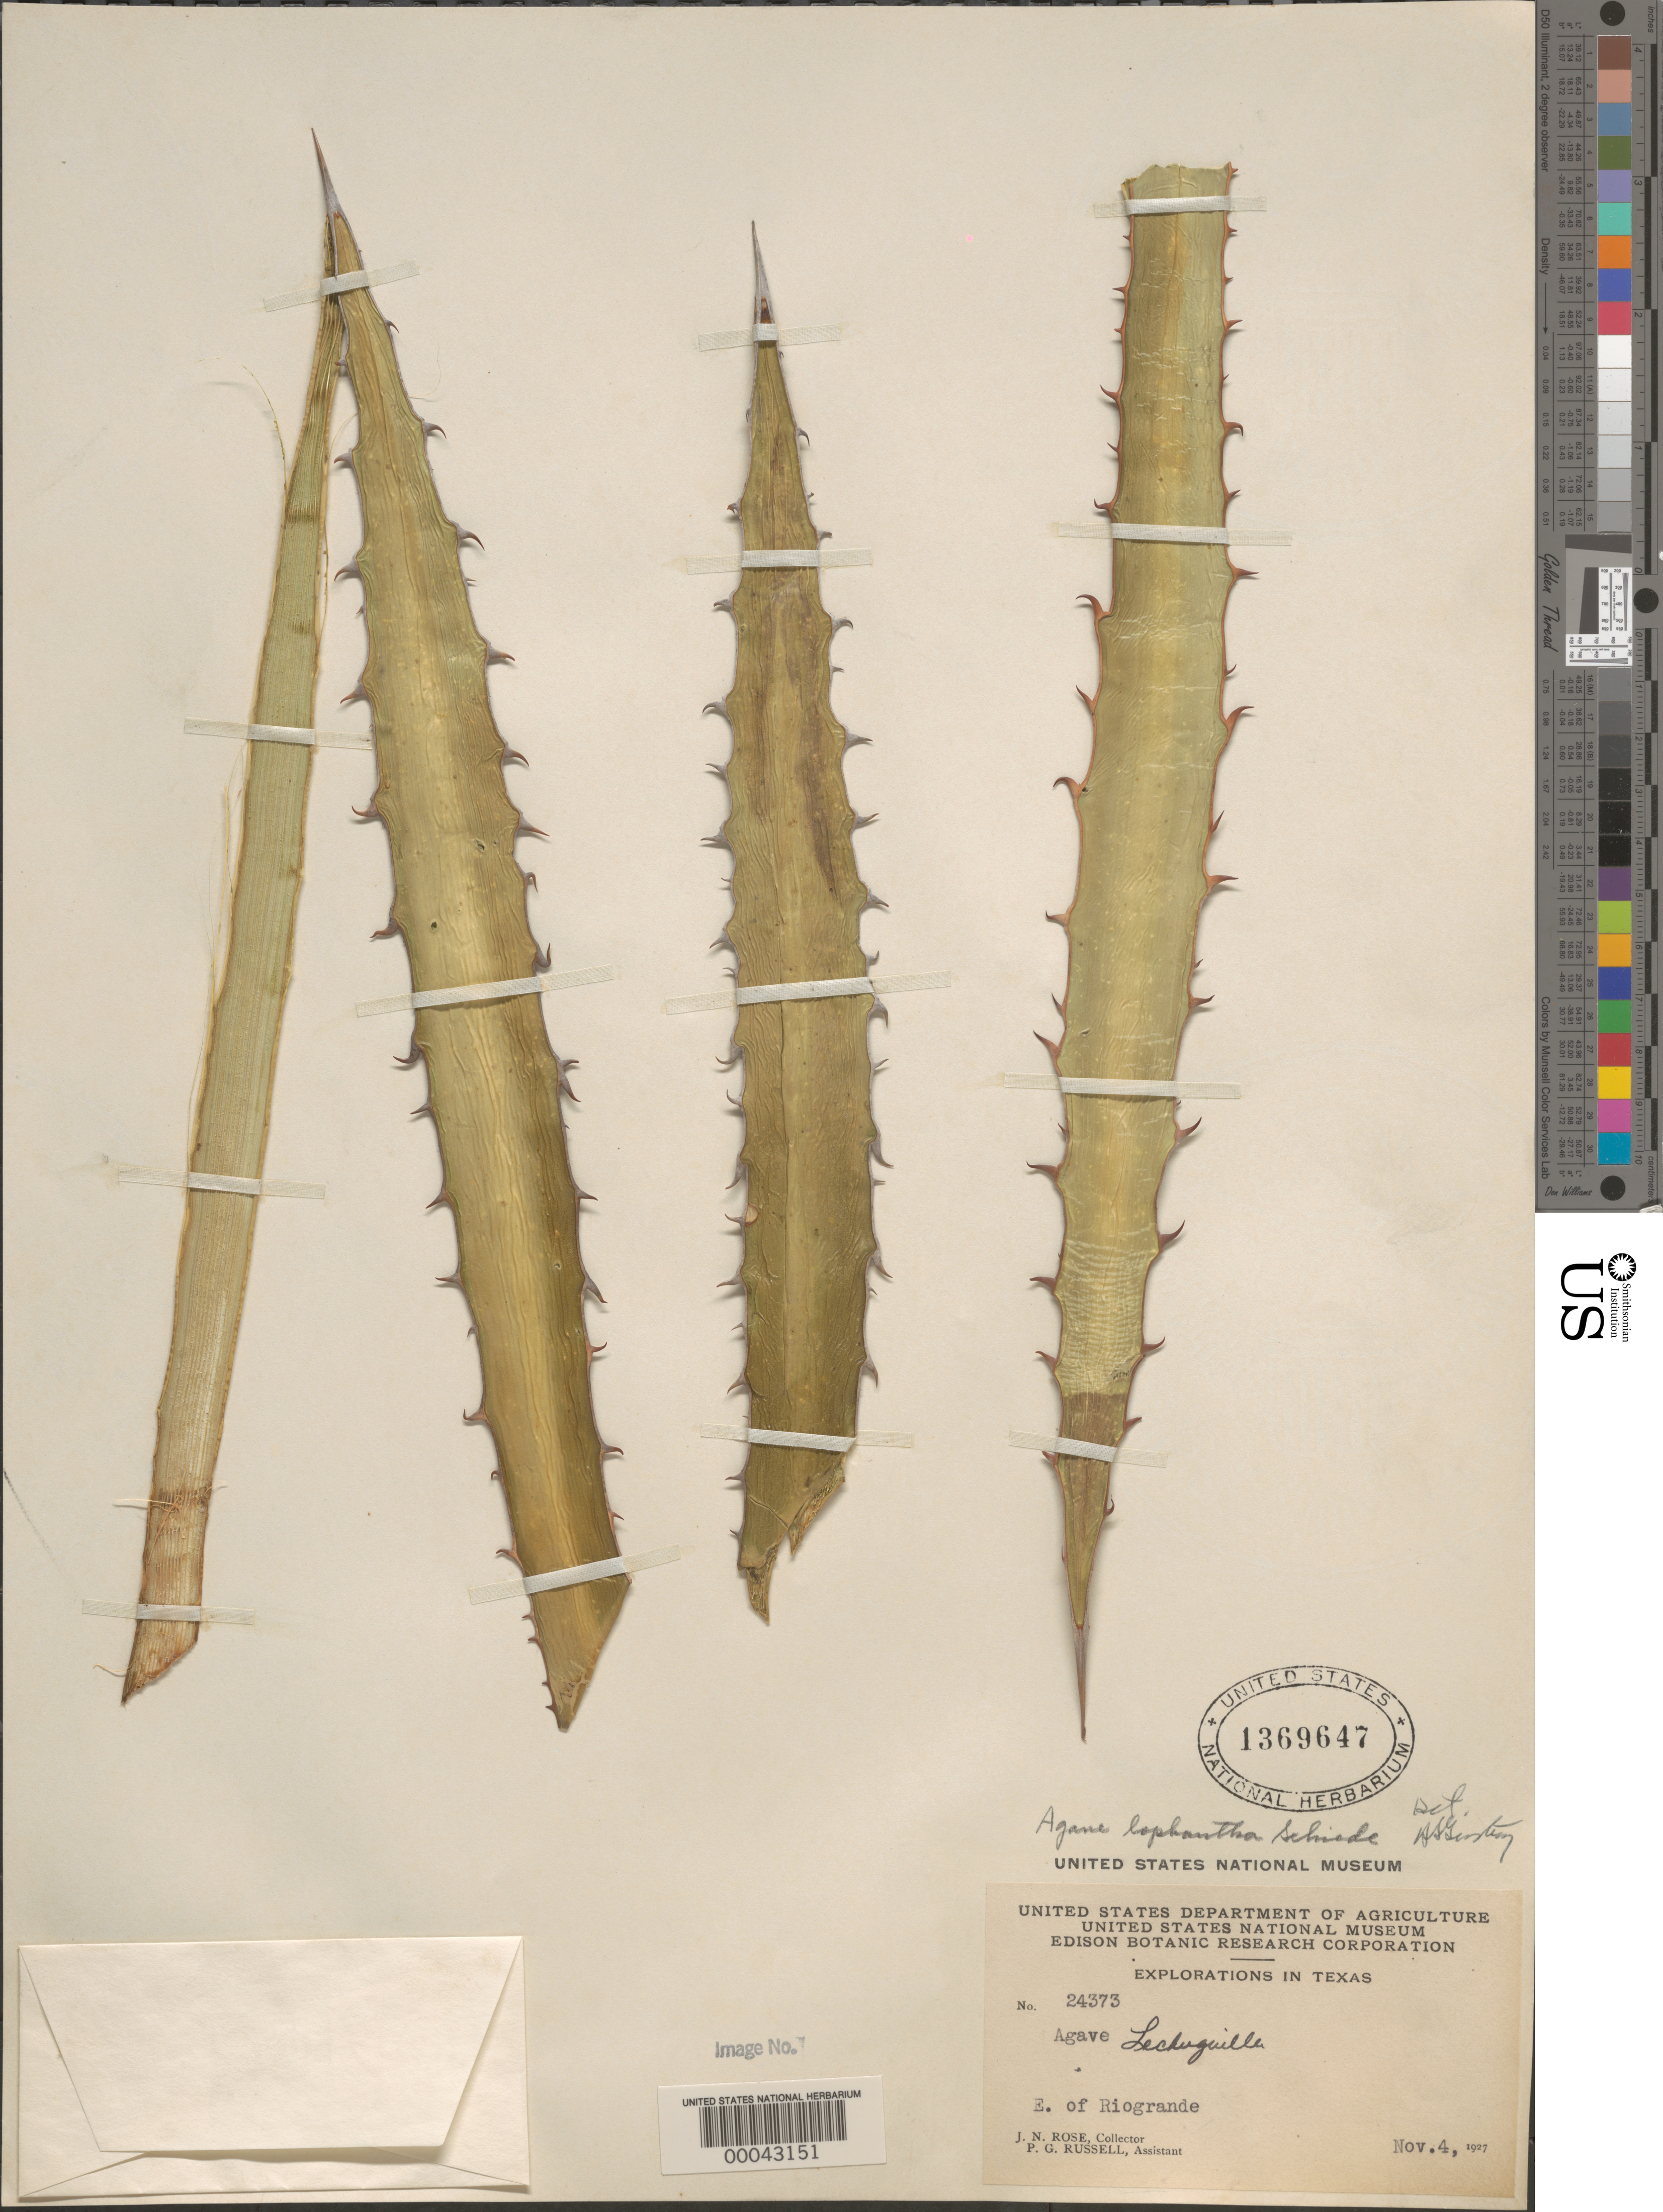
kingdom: Plantae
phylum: Tracheophyta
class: Liliopsida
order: Asparagales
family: Asparagaceae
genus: Agave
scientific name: Agave lophantha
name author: Schiede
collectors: J. N. Rose & P. G. Russell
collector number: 24373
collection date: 1927-11-04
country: United States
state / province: Texas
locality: E. of Riogrande.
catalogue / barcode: US 1369647